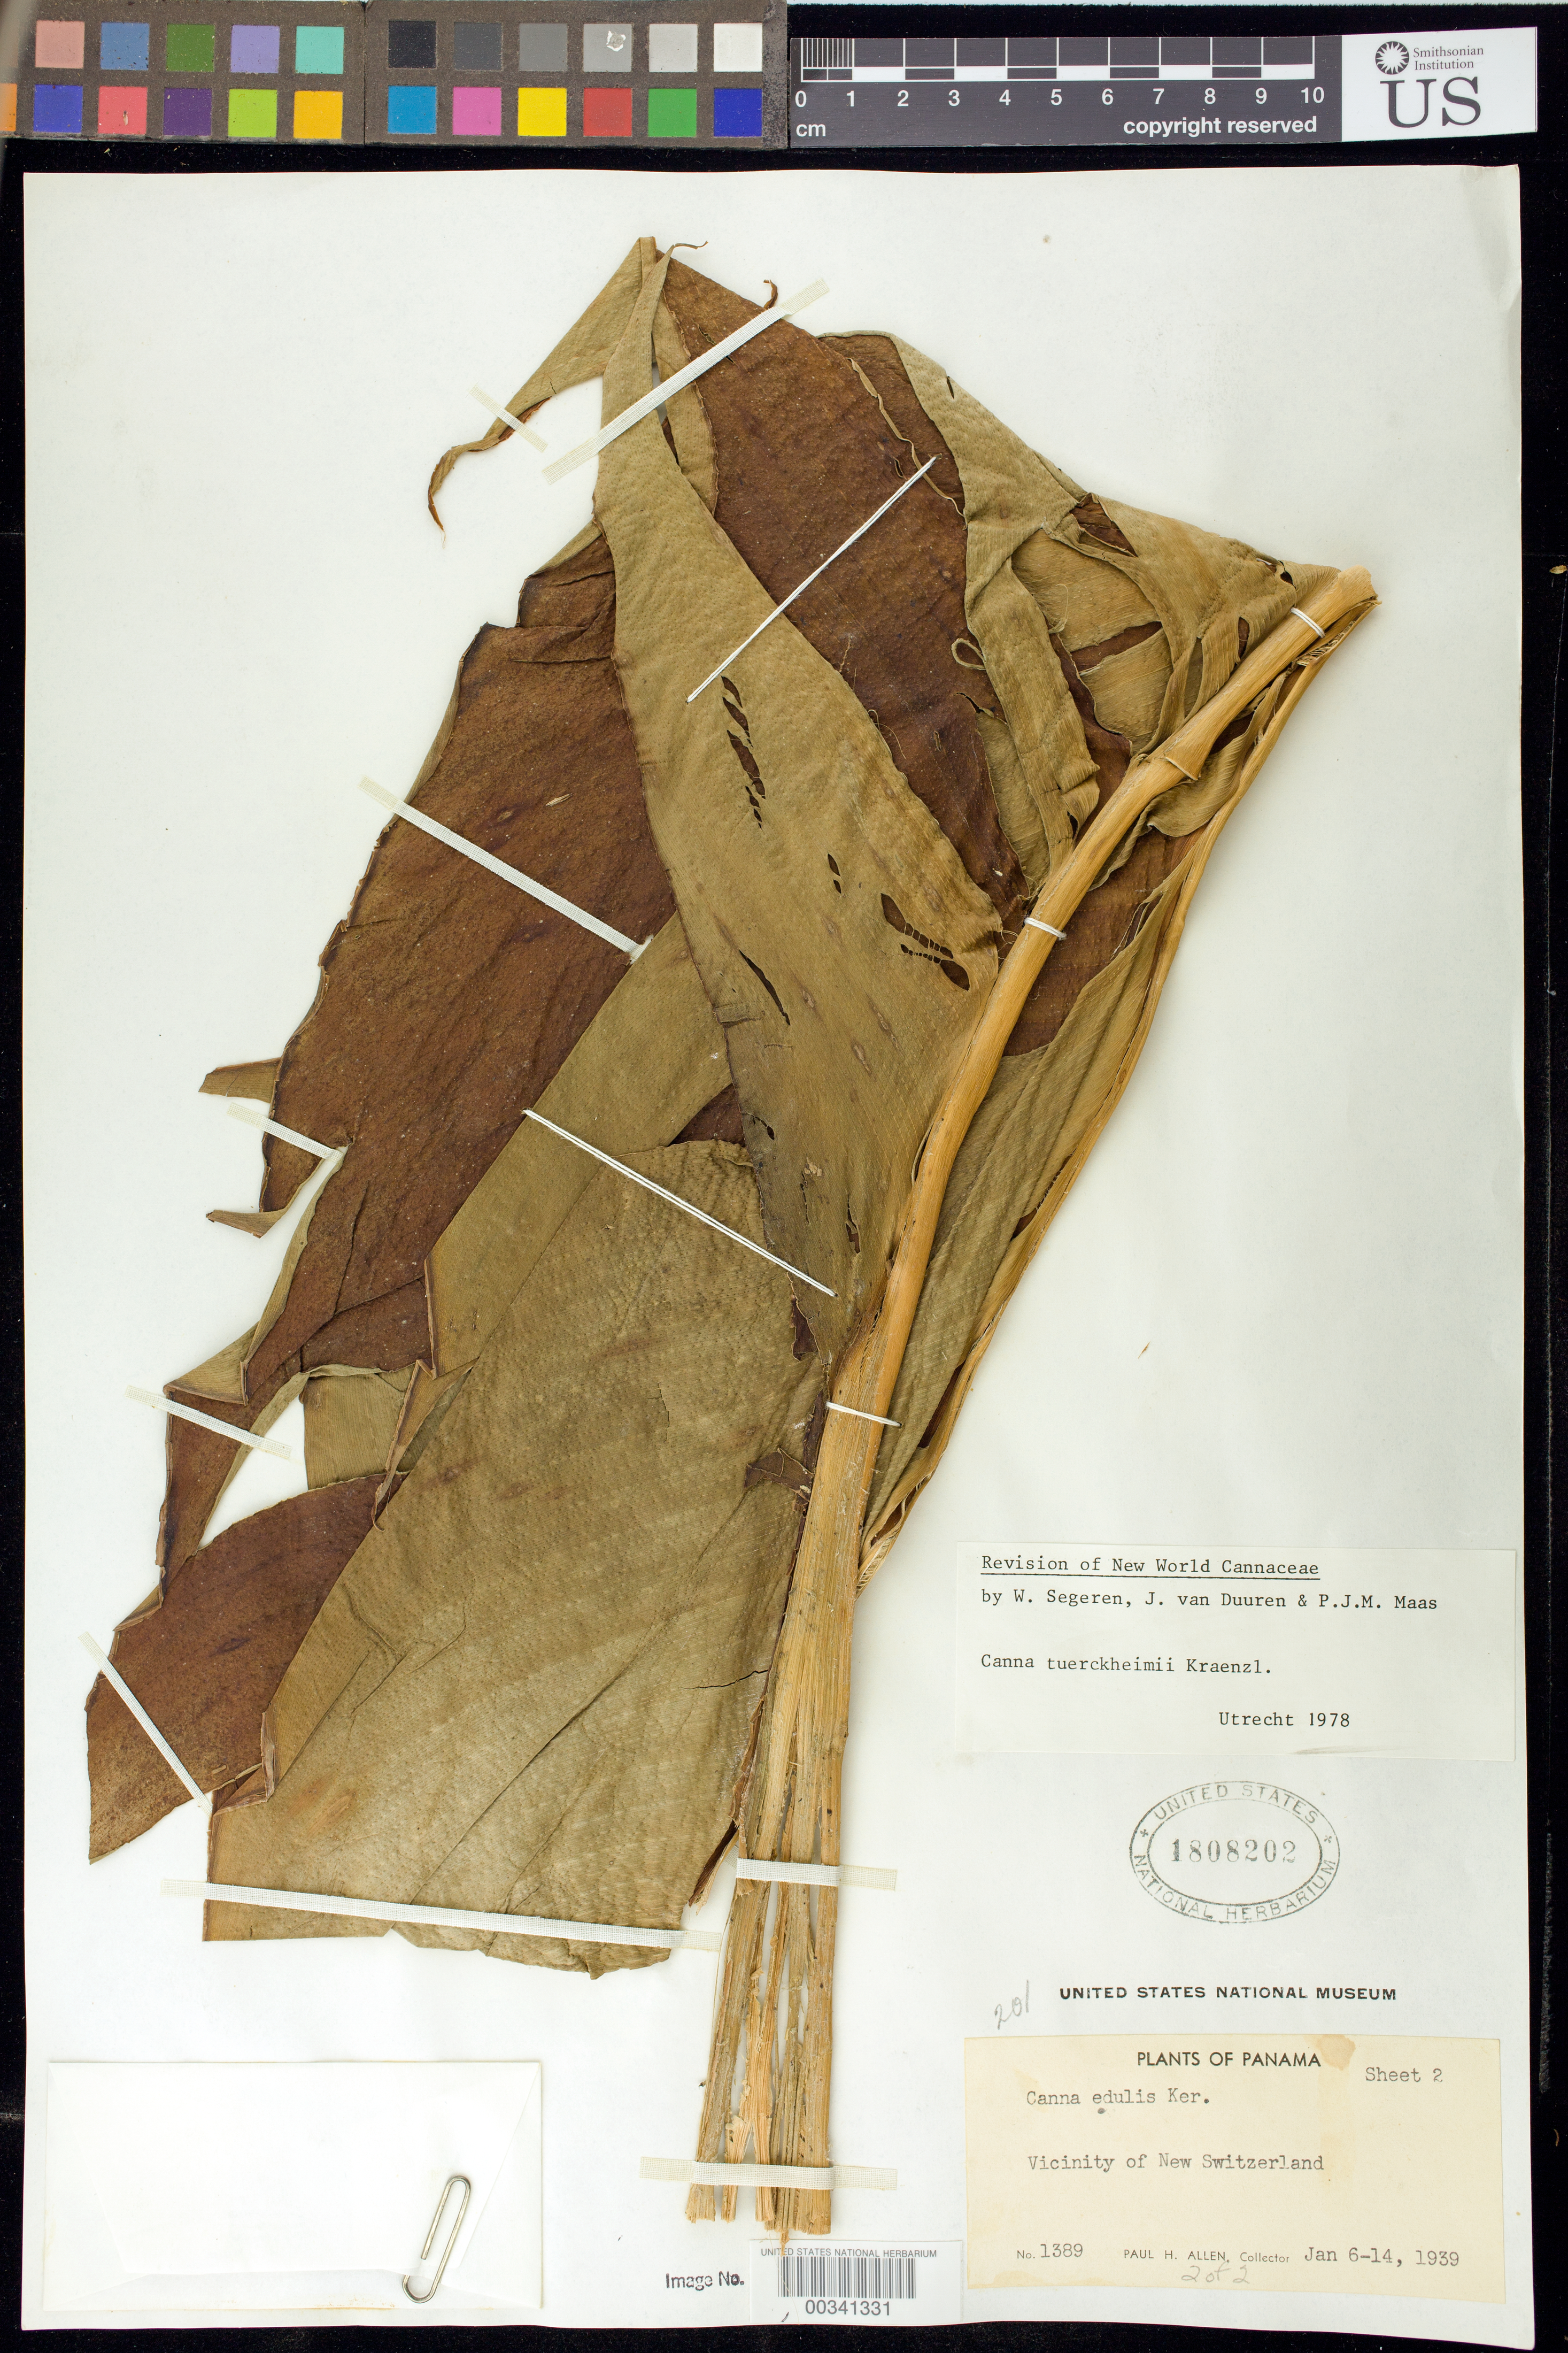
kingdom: Plantae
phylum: Tracheophyta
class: Liliopsida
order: Zingiberales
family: Cannaceae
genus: Canna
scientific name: Canna tuerckheimii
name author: Kraenzl. in Engl.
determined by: Segeren, W.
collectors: P. H. Allen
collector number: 1389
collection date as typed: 06 Jan 1939 to 14 Jan 1939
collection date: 1939-01-06/1939-01-14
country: Panama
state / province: Chiriquí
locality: Vicinity of New Switzerland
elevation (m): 1800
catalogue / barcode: US 1808202